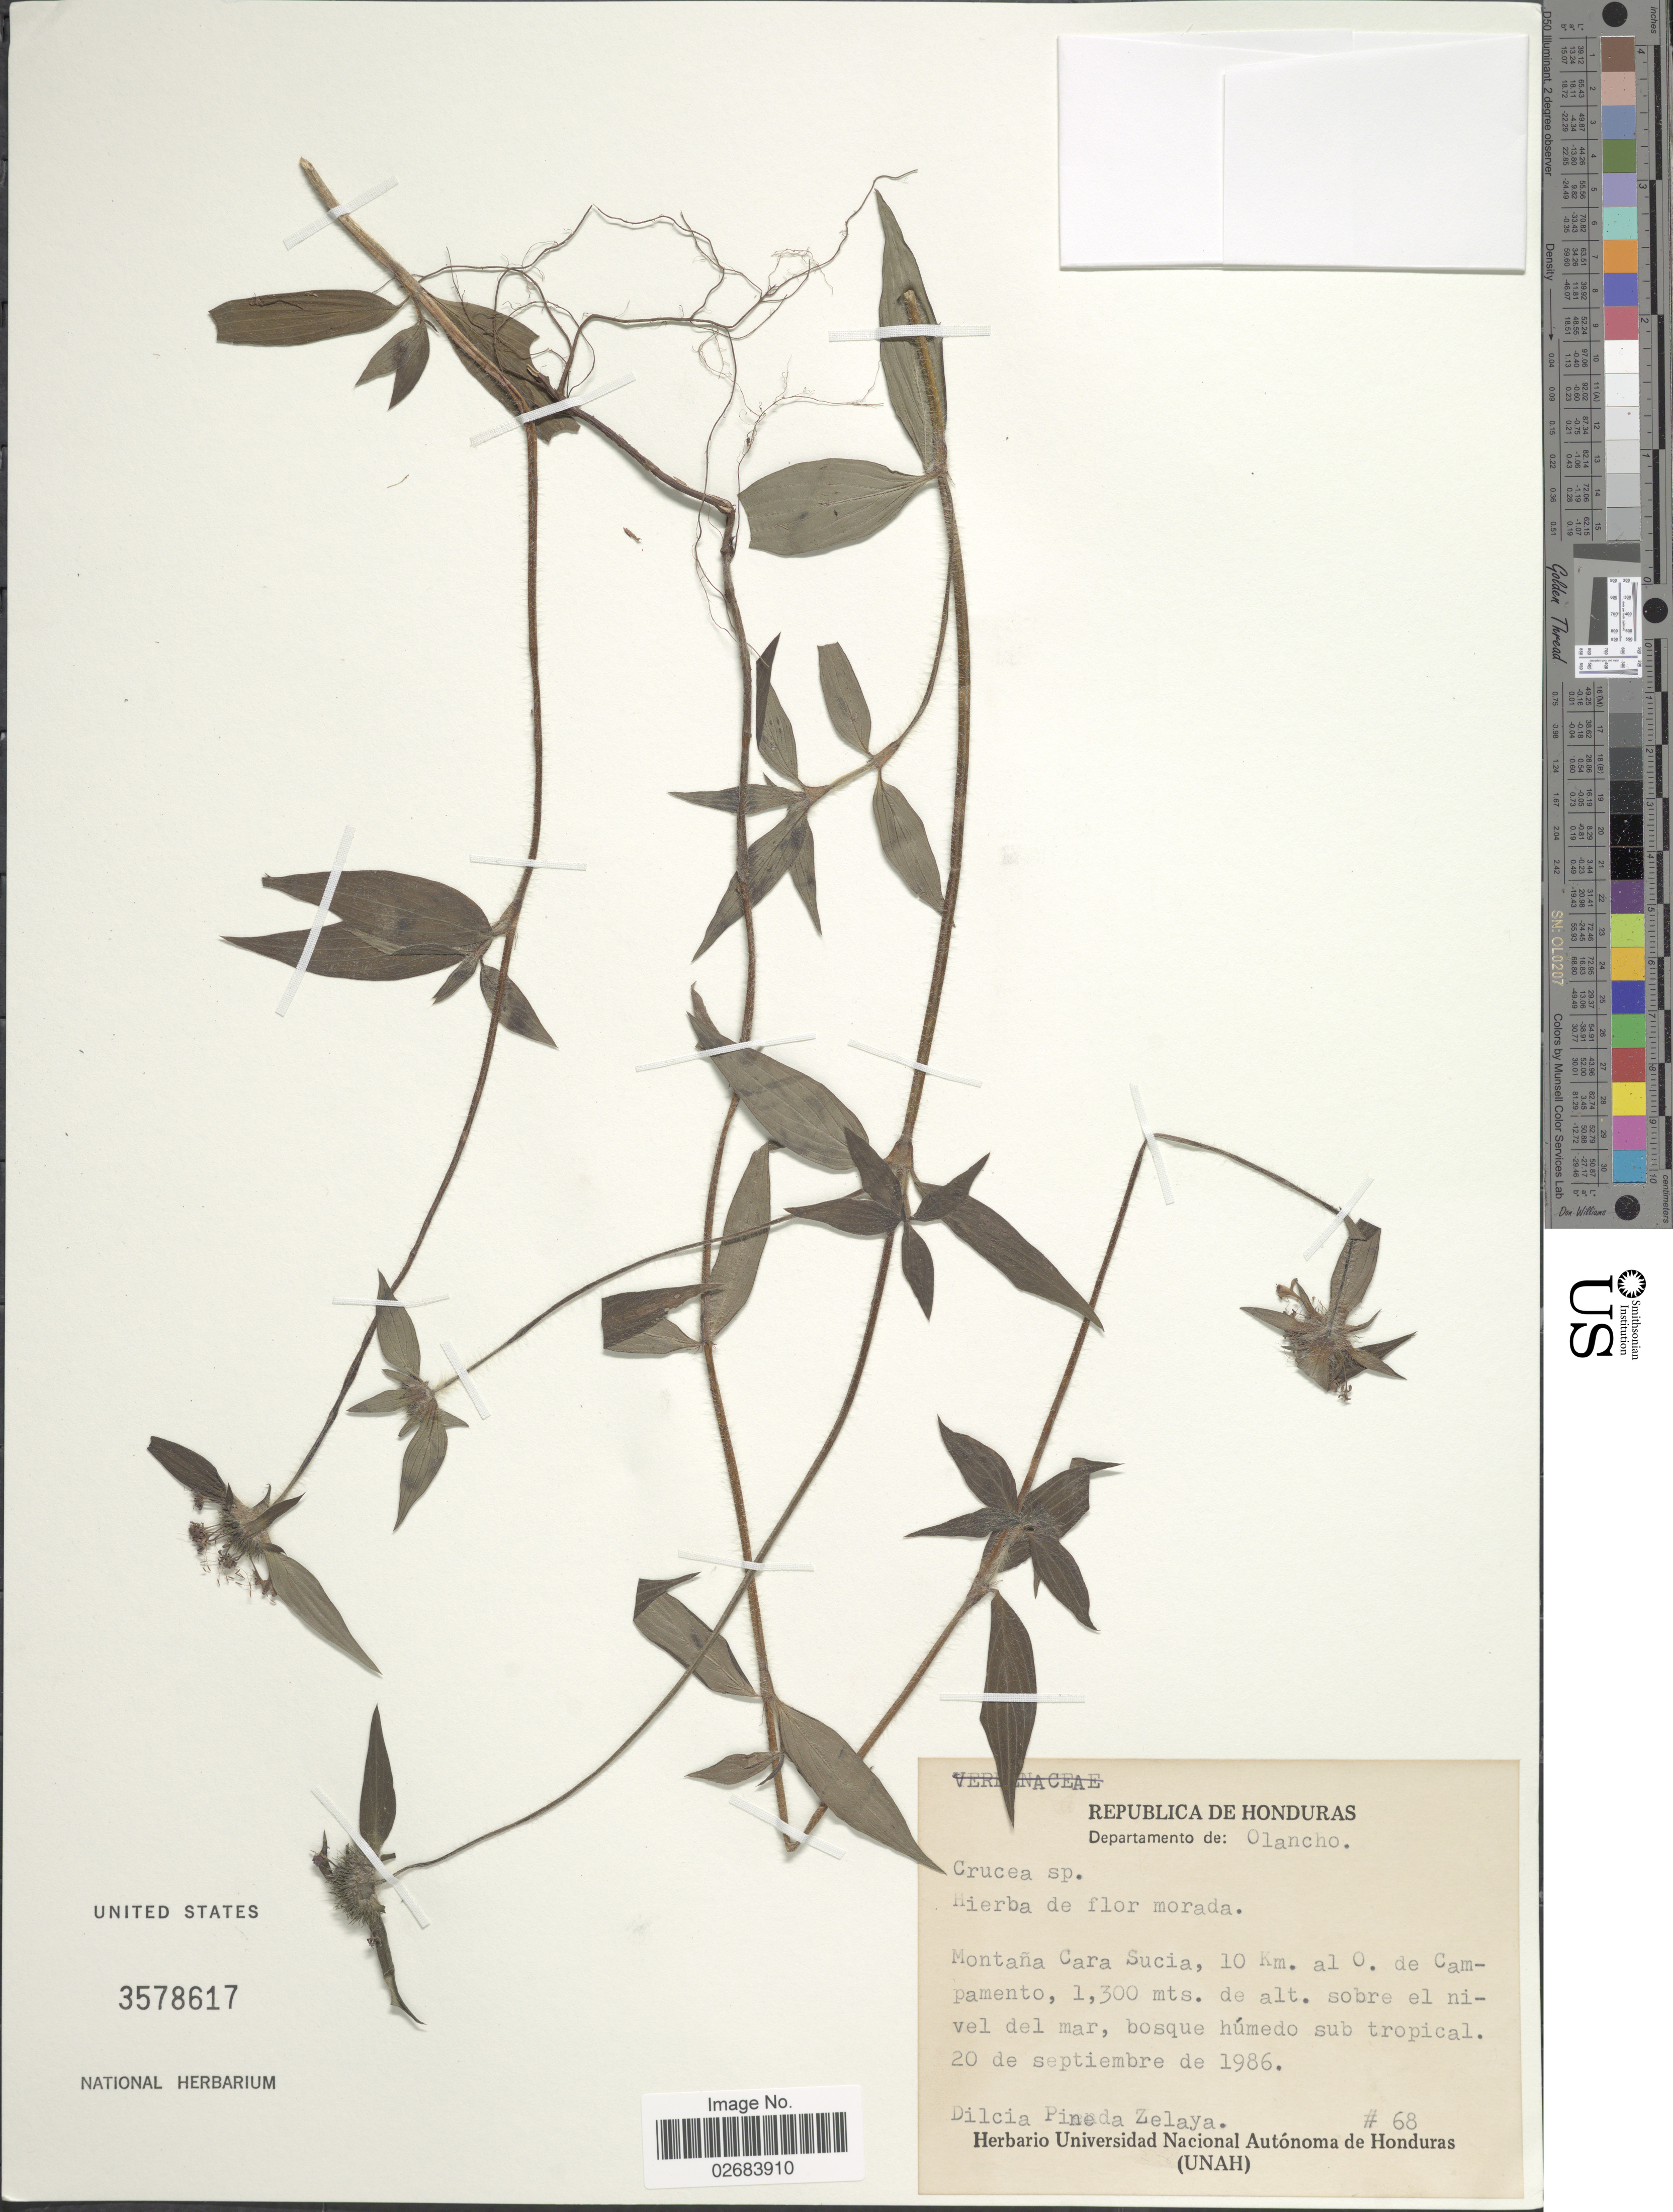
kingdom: Plantae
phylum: Tracheophyta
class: Magnoliopsida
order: Gentianales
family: Rubiaceae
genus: Crusea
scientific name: Crusea sp.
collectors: D. Zelaya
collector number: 68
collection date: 1986-09-20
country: Honduras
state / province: Olancho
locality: Montana Cara Sucia, 10 Km. al O. de Campamento.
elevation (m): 1300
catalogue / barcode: US 3578617